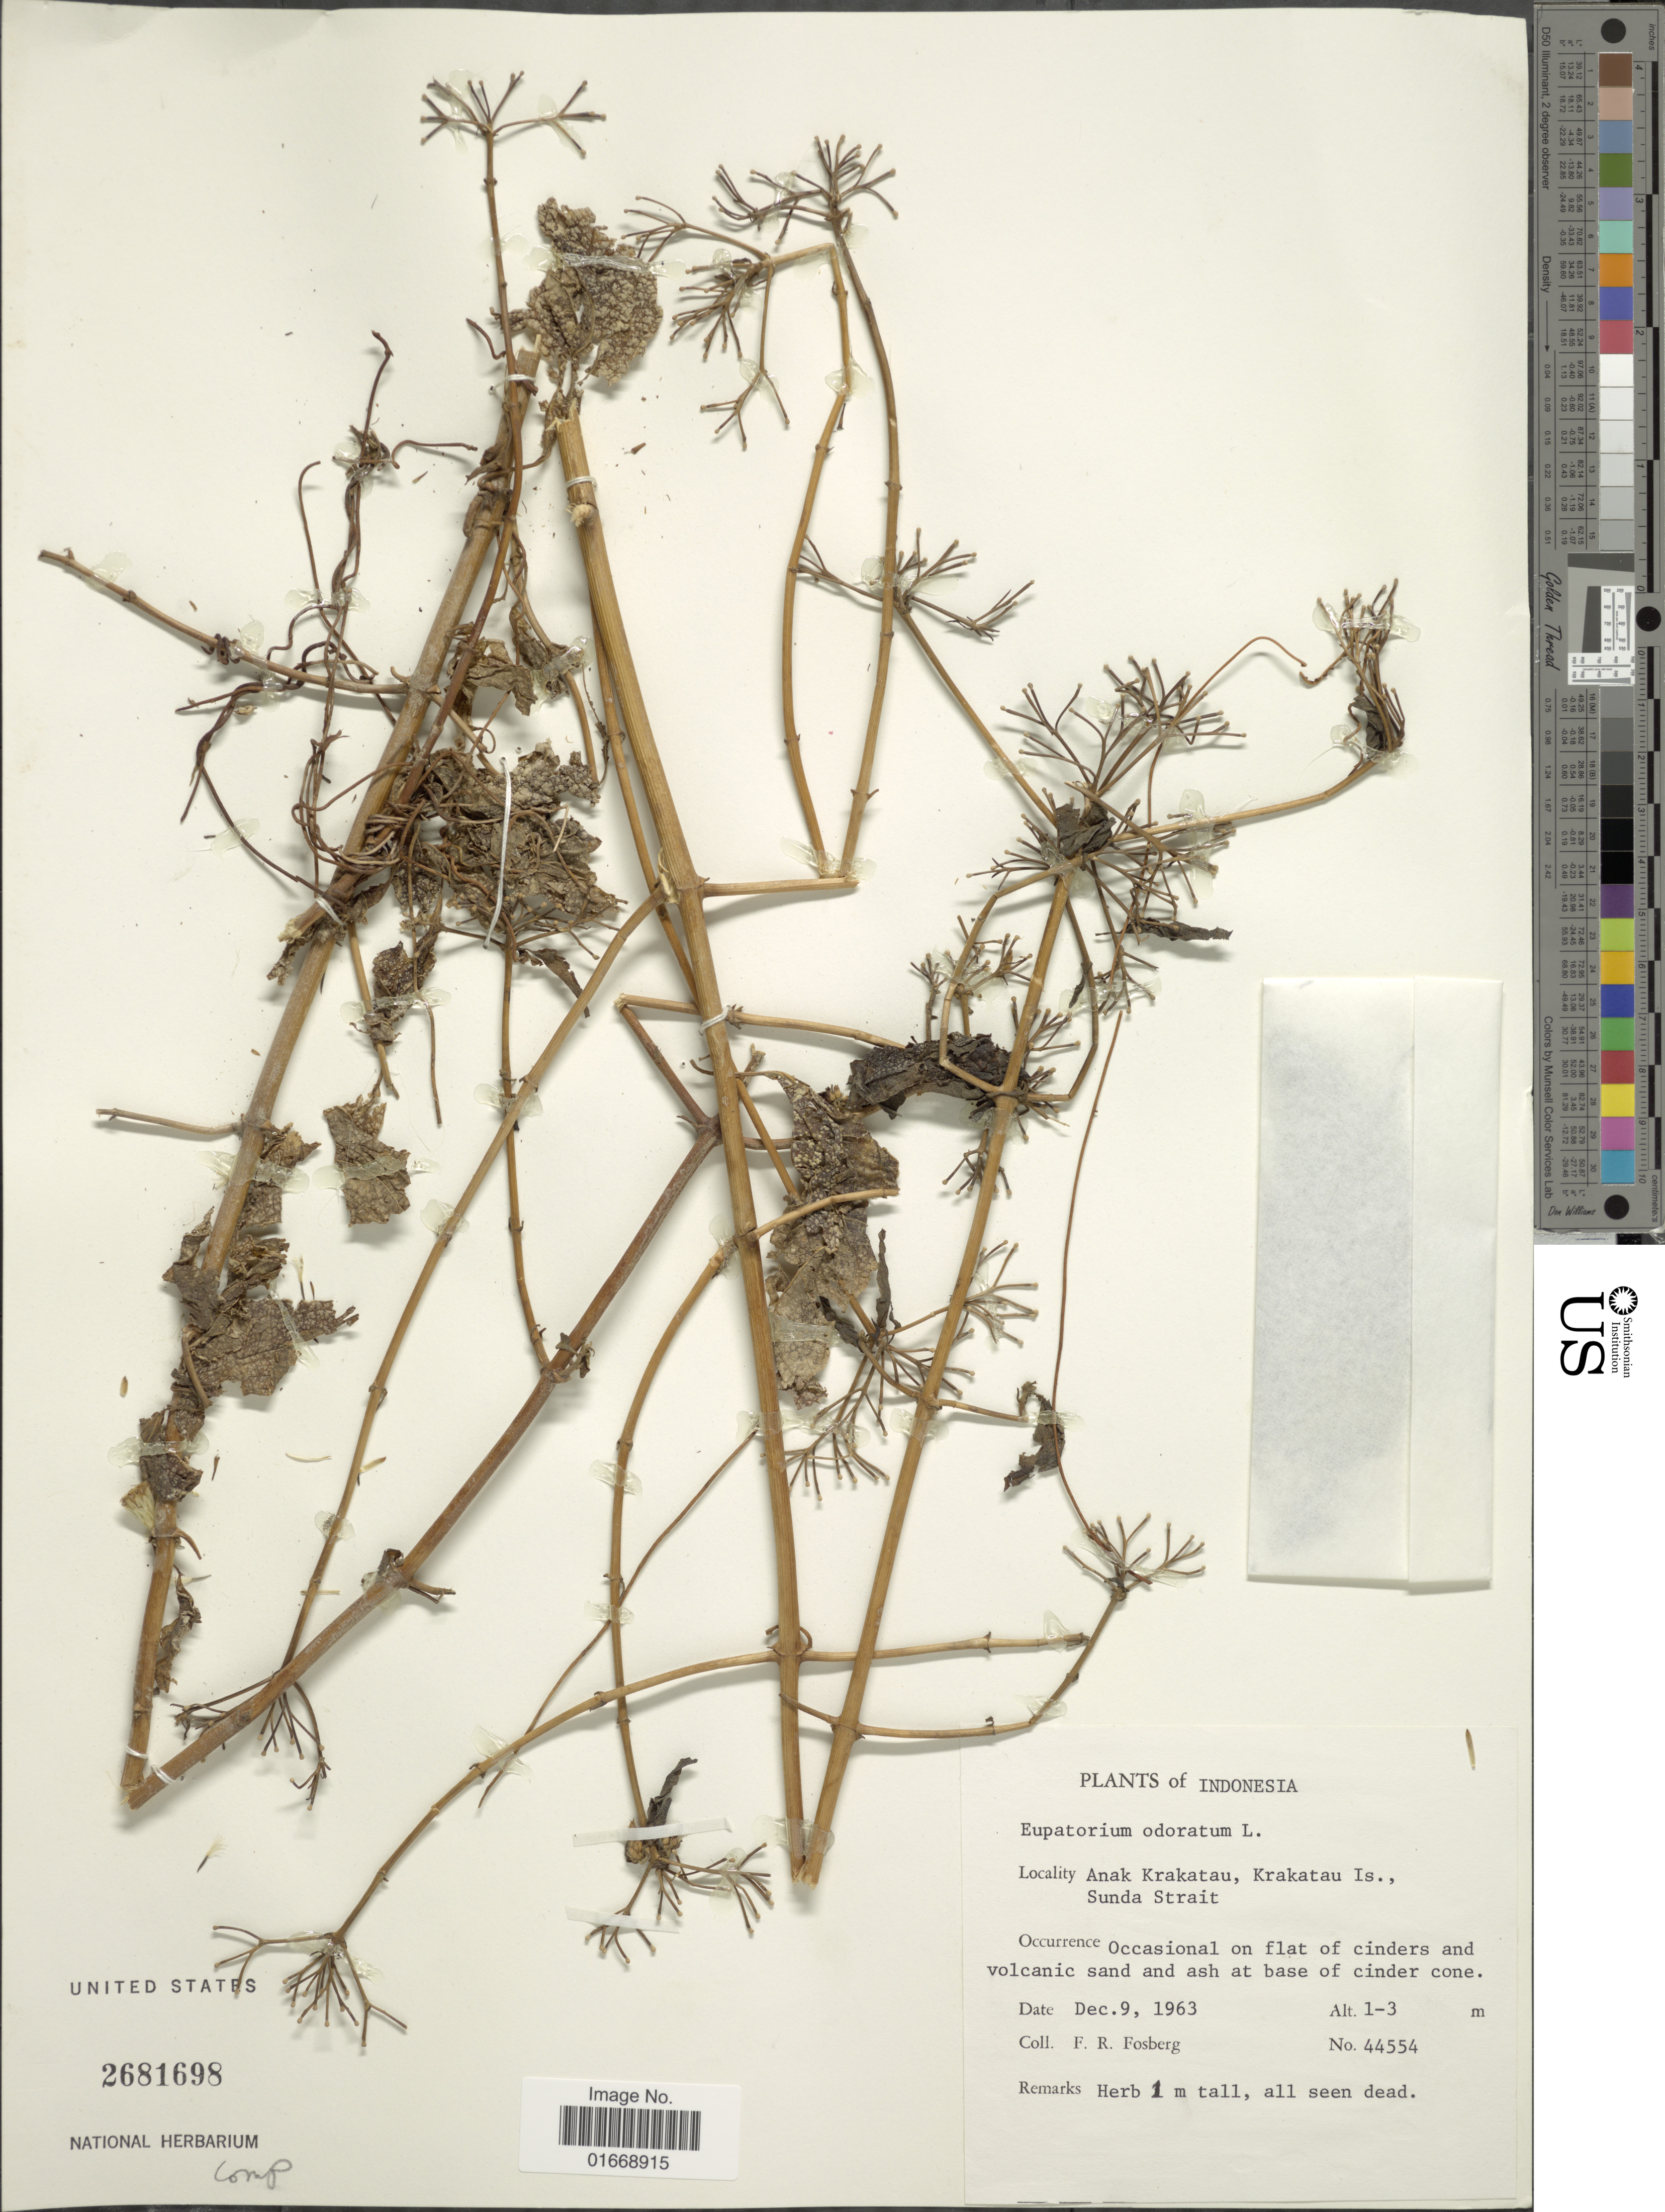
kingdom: Plantae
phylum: Tracheophyta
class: Magnoliopsida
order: Asterales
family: Asteraceae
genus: Chromolaena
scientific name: Chromolaena odorata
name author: (L.) R.M. King & H. Rob.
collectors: F. R. Fosberg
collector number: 44554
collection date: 1963-12-09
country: Indonesia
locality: Anak Krakatau, Krakatau Is., Sunda Strait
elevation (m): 1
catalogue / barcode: US 2681698